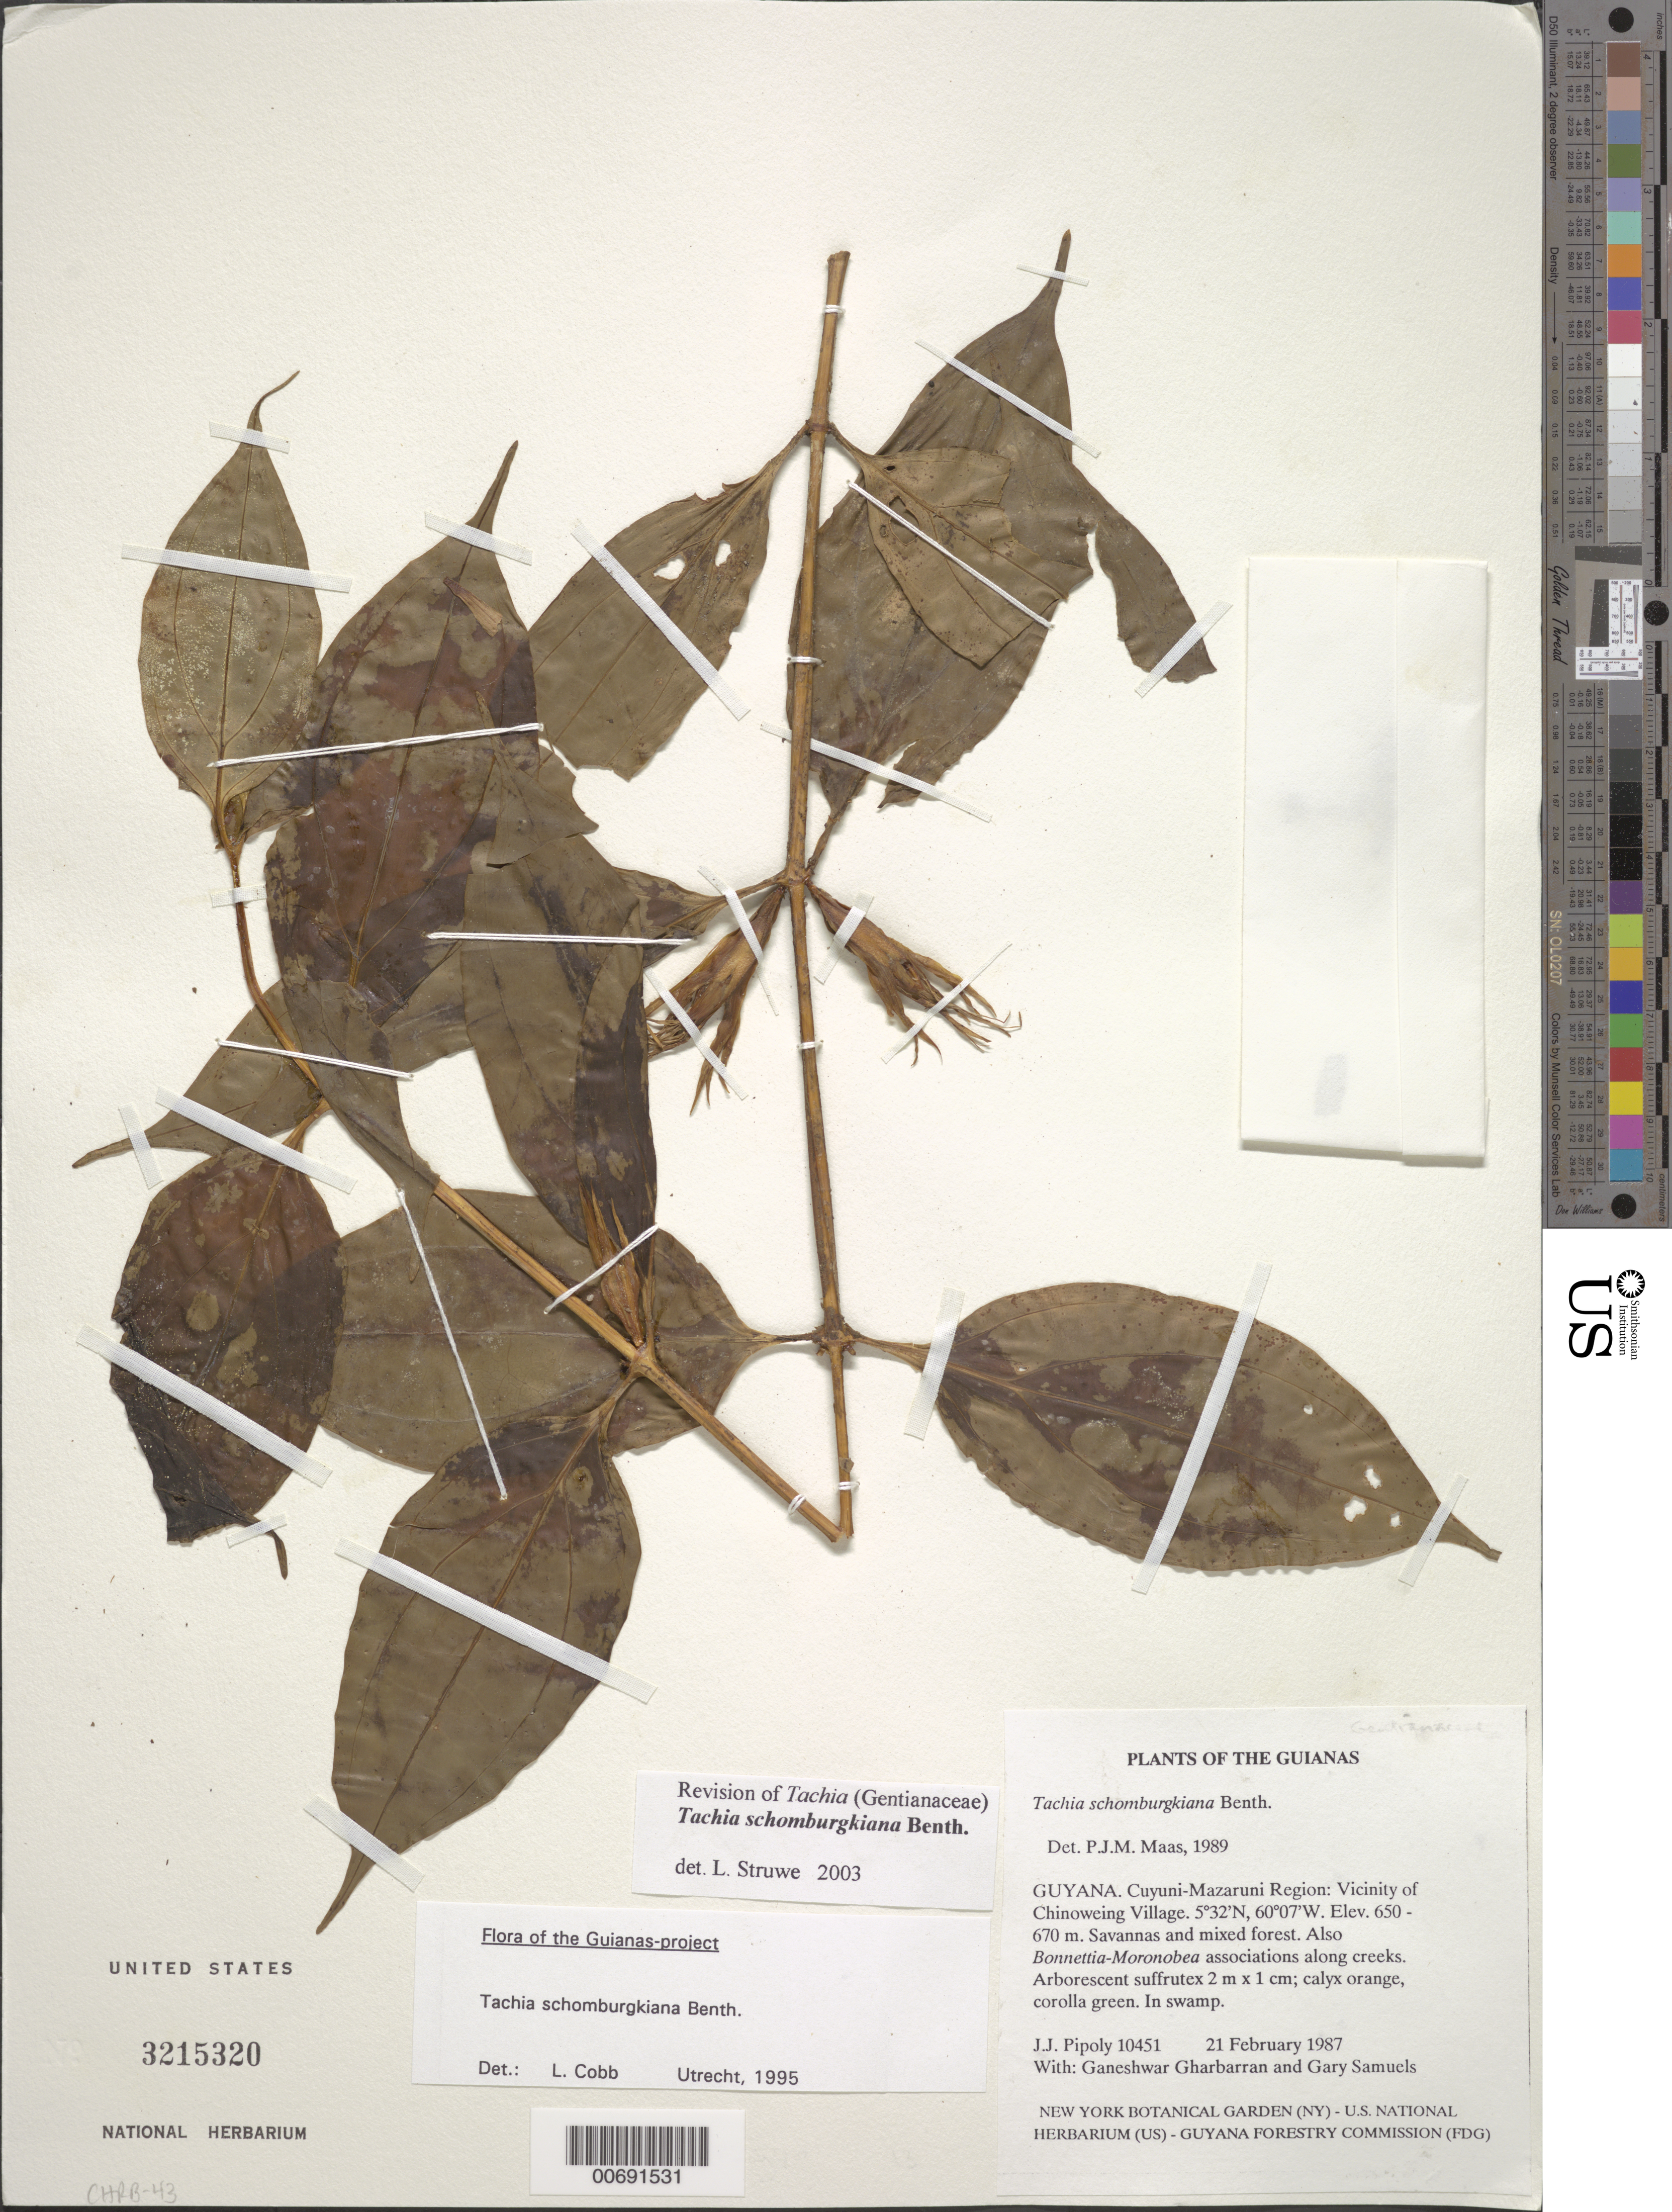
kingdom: Plantae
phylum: Tracheophyta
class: Magnoliopsida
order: Gentianales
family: Gentianaceae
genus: Tachia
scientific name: Tachia schomburgkiana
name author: Benth.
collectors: J. J. Pipoly, G. Gharbarran & G. Samuels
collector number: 10541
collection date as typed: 22 February 1987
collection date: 1987-02-22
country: Guyana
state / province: Cuyuni-Mazaruni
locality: Mountain N of Chinoweing Village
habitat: Forest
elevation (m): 650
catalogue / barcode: US 3215320